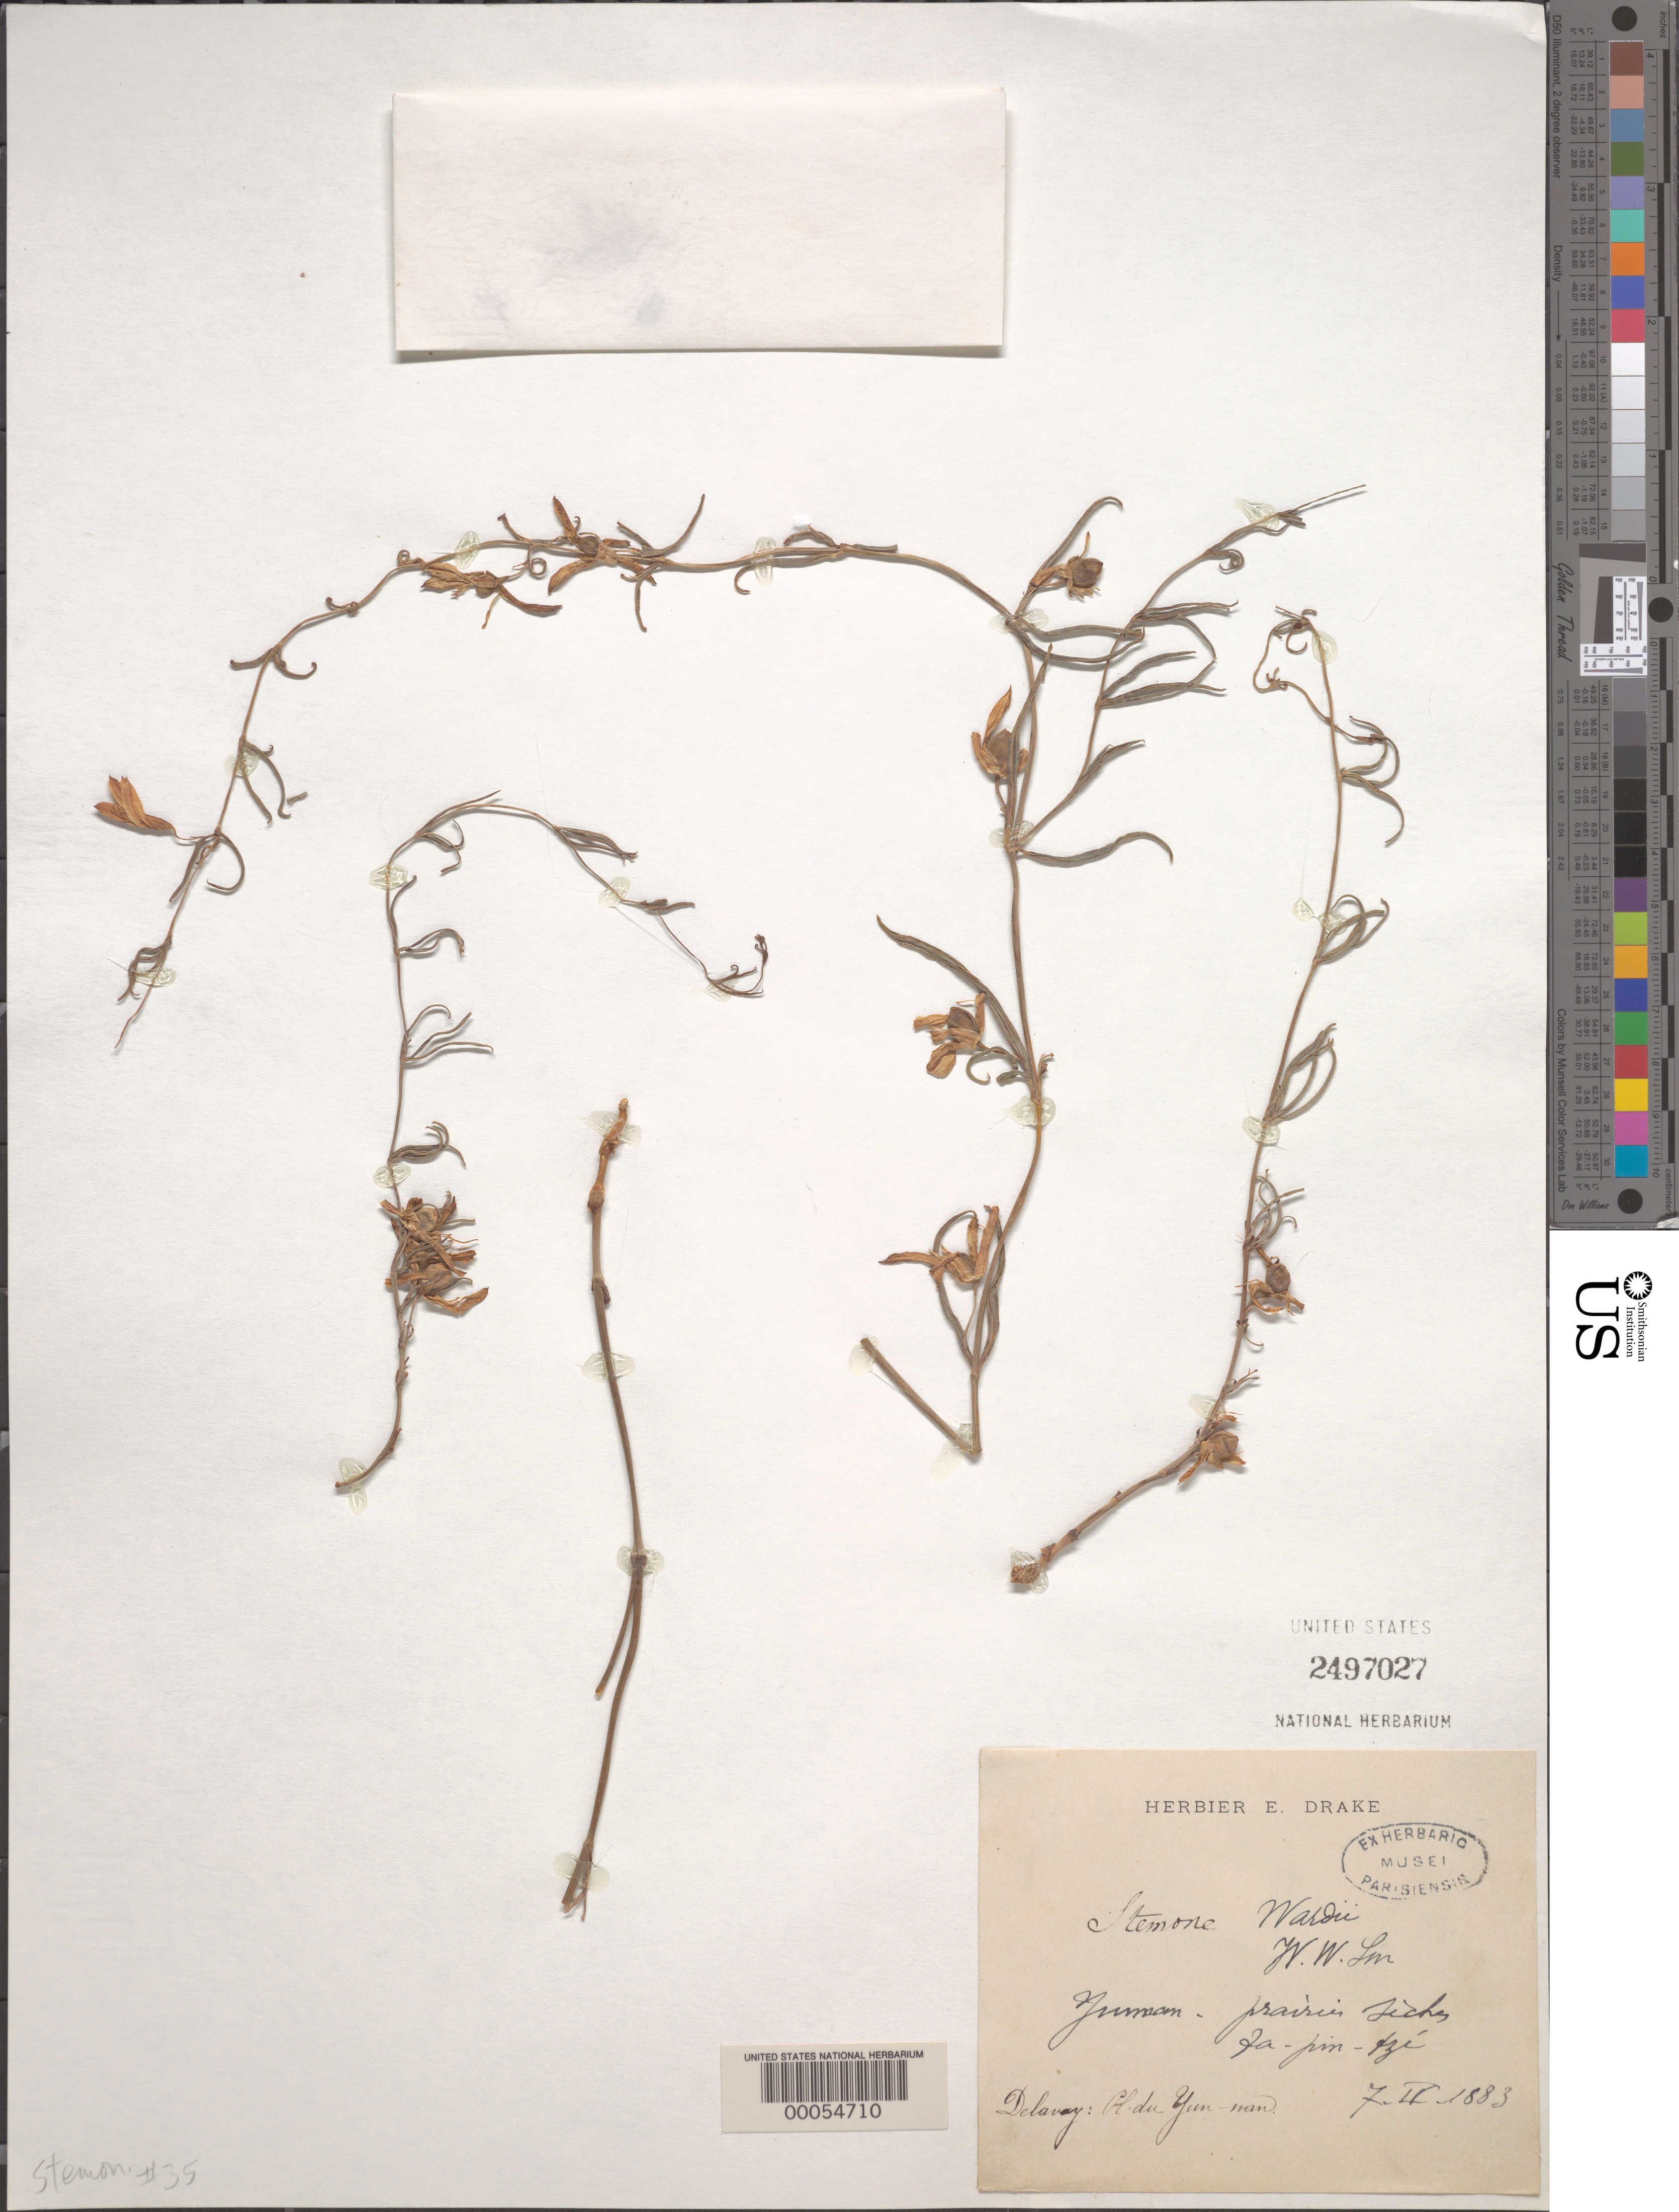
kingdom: Plantae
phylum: Tracheophyta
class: Liliopsida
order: Pandanales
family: Stemonaceae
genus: Stemona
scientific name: Stemona wardii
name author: W.W. Sm.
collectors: ex herb. E. Drake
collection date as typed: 07 Feb 1883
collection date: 1883-02-07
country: China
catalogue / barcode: US 2497027